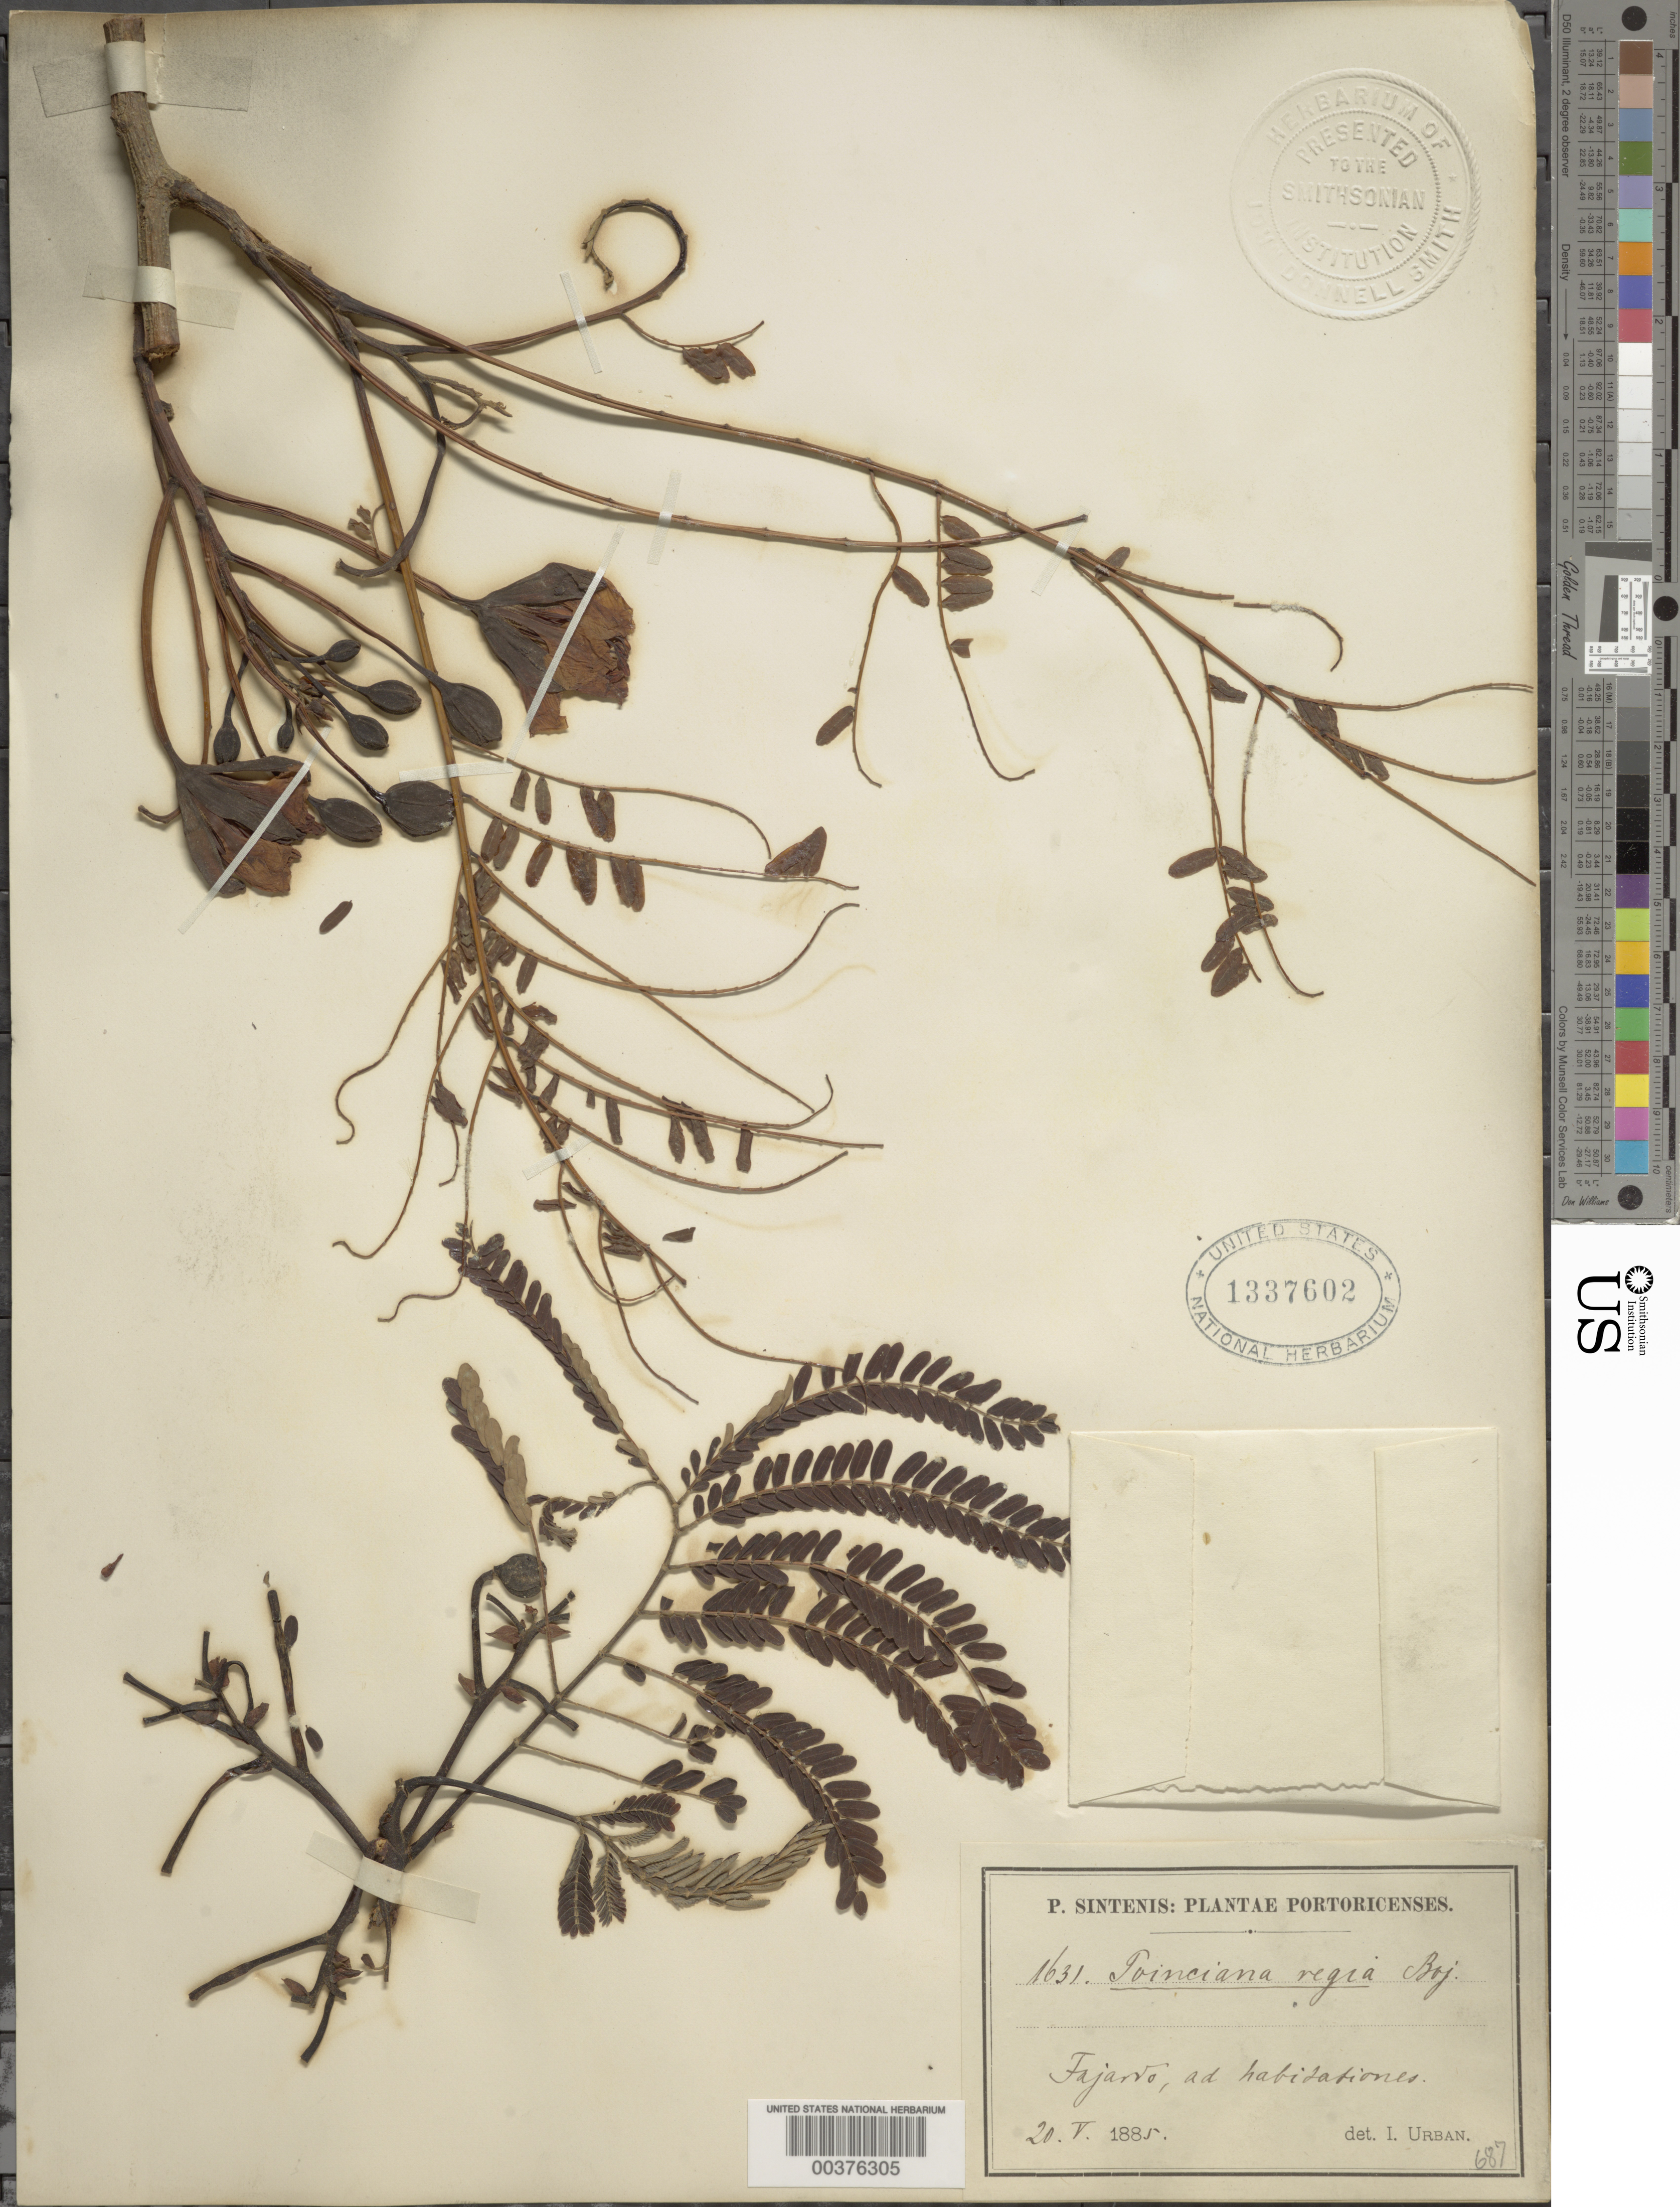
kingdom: Plantae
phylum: Tracheophyta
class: Magnoliopsida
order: Fabales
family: Fabaceae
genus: Delonix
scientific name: Delonix regia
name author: (Bojer ex Hook.) Raf.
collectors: P. Sintenis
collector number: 1631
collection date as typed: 20 May 1885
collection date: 1885-05-20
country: Puerto Rico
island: Greater Antilles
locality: Fajardo, ad habitationes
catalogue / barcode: US 1337602